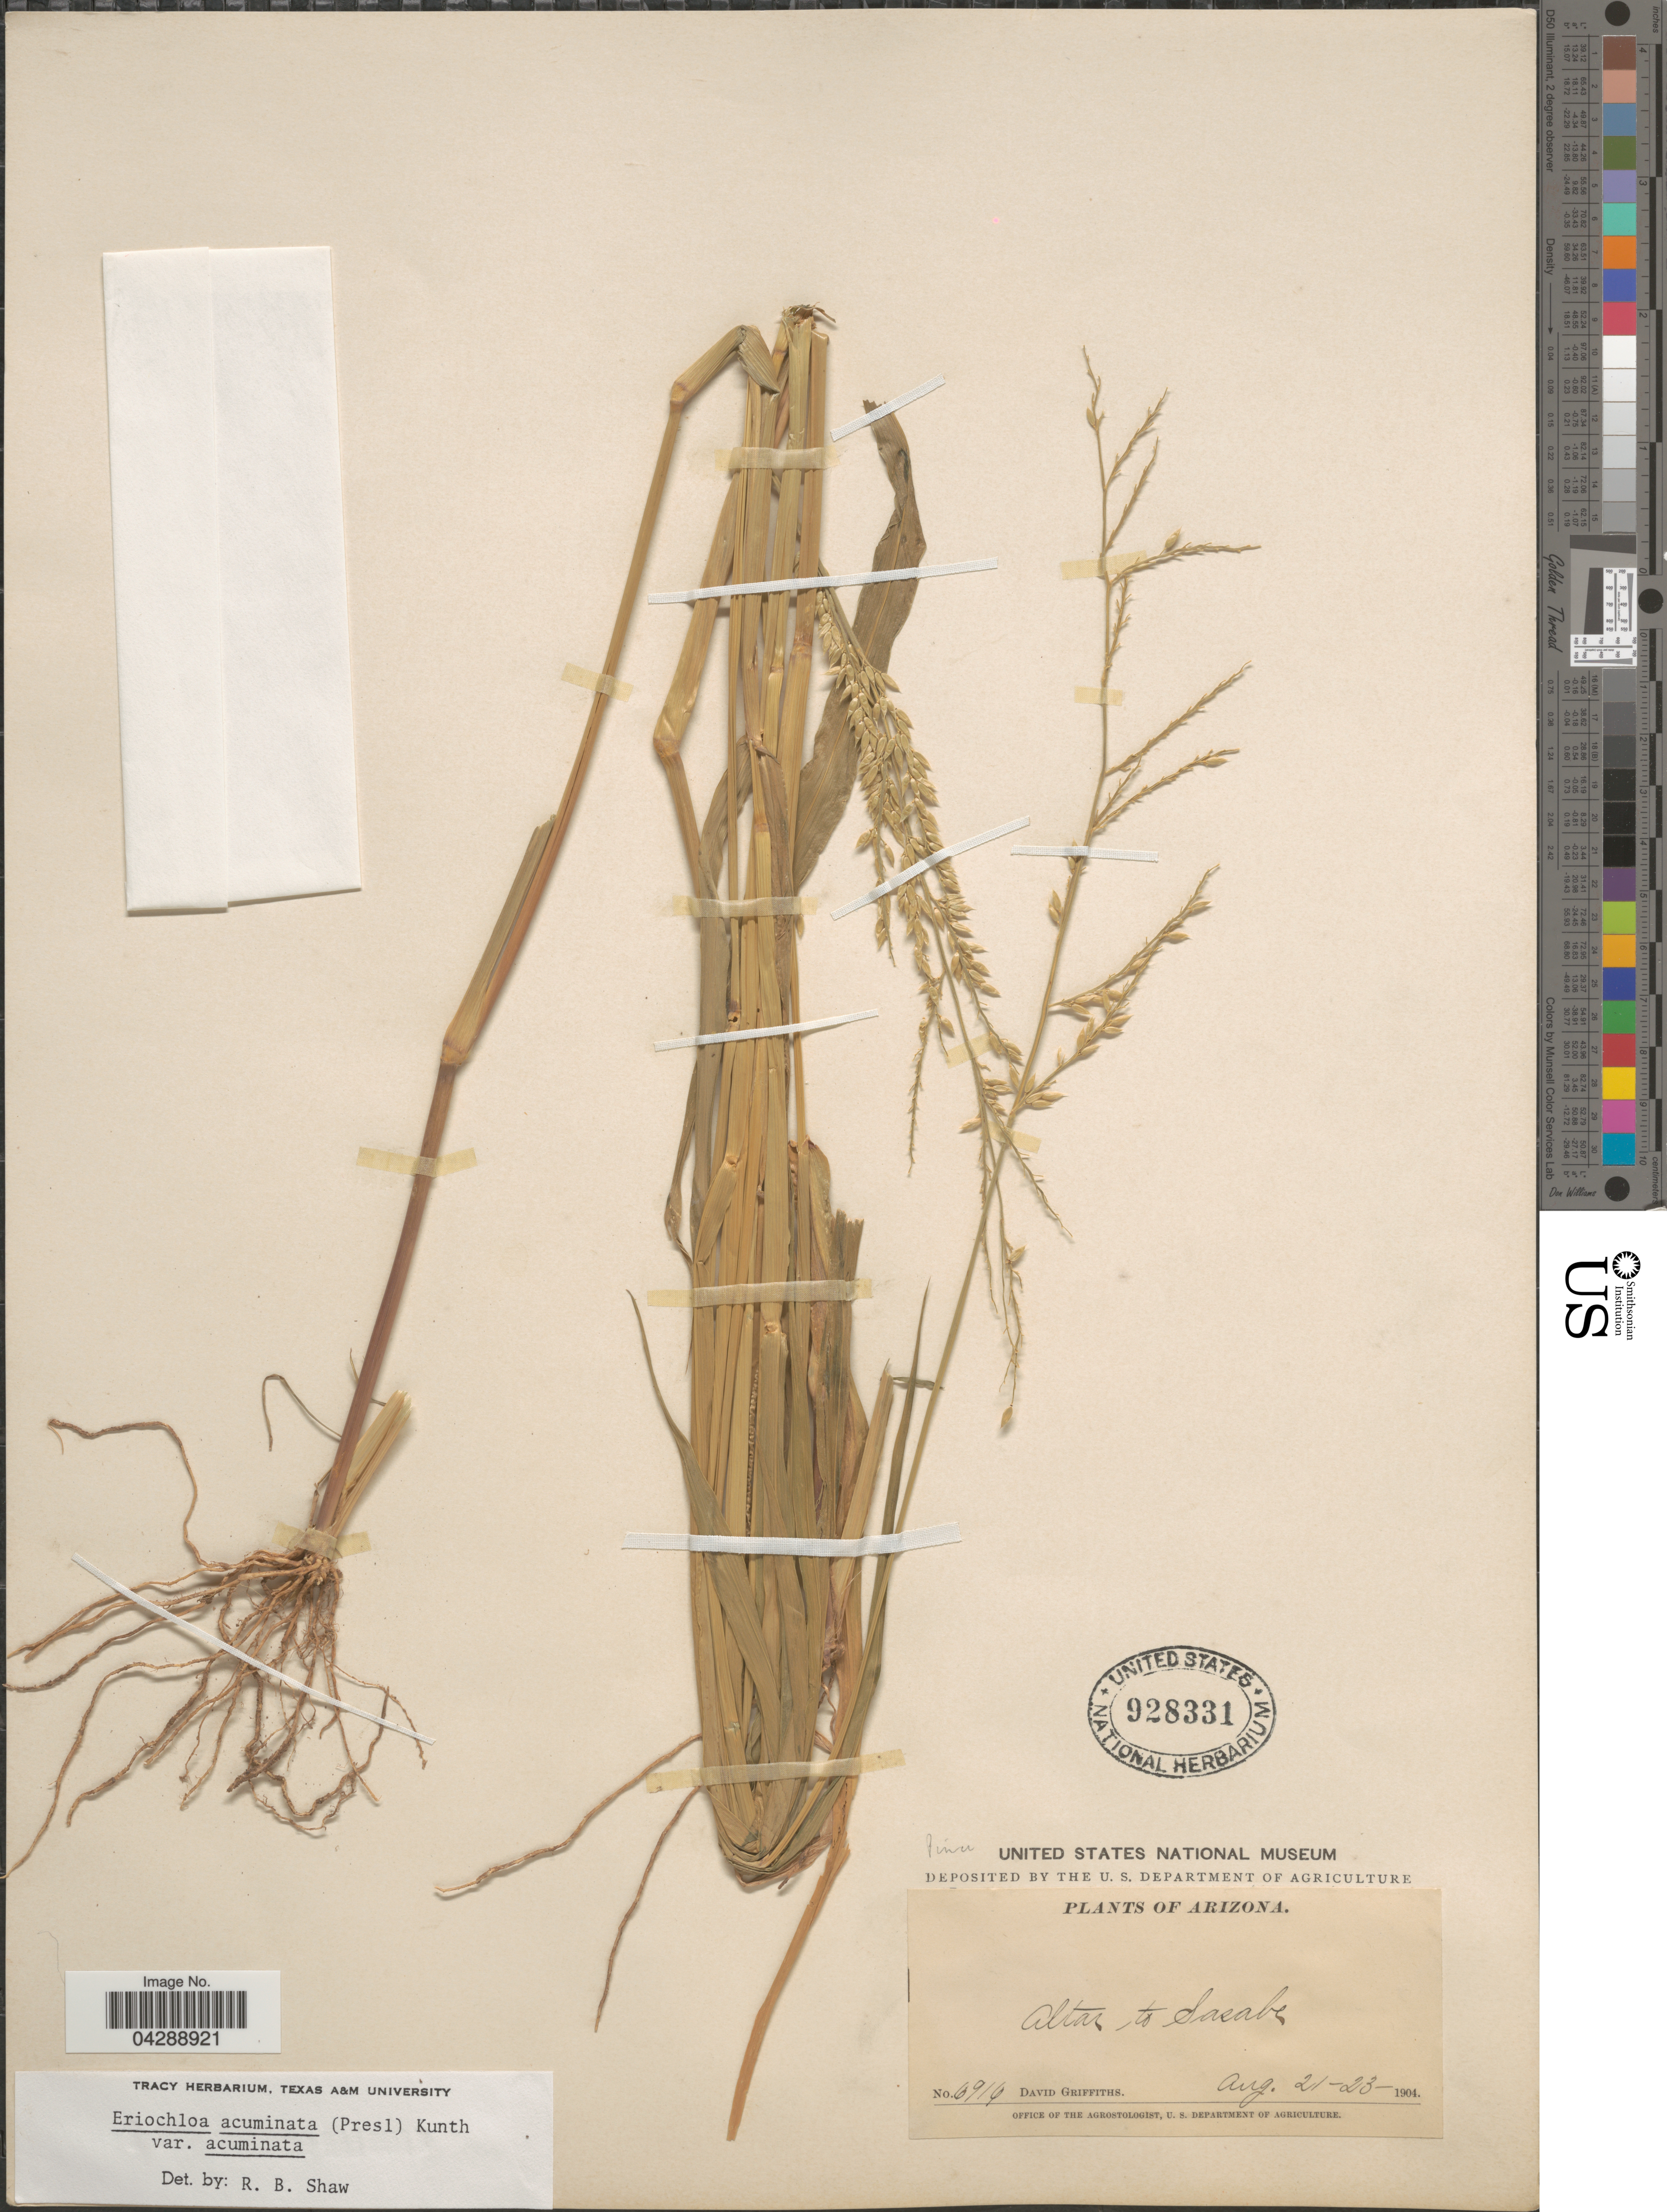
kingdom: Plantae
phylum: Tracheophyta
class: Liliopsida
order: Poales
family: Poaceae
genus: Eriochloa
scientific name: Eriochloa acuminata var. acuminata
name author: (J. Presl) Kunth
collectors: D. Griffiths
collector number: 6914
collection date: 1904-08-21/1904-08-23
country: United States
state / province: Arizona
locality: Altas to Sasabe.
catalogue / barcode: US 928331